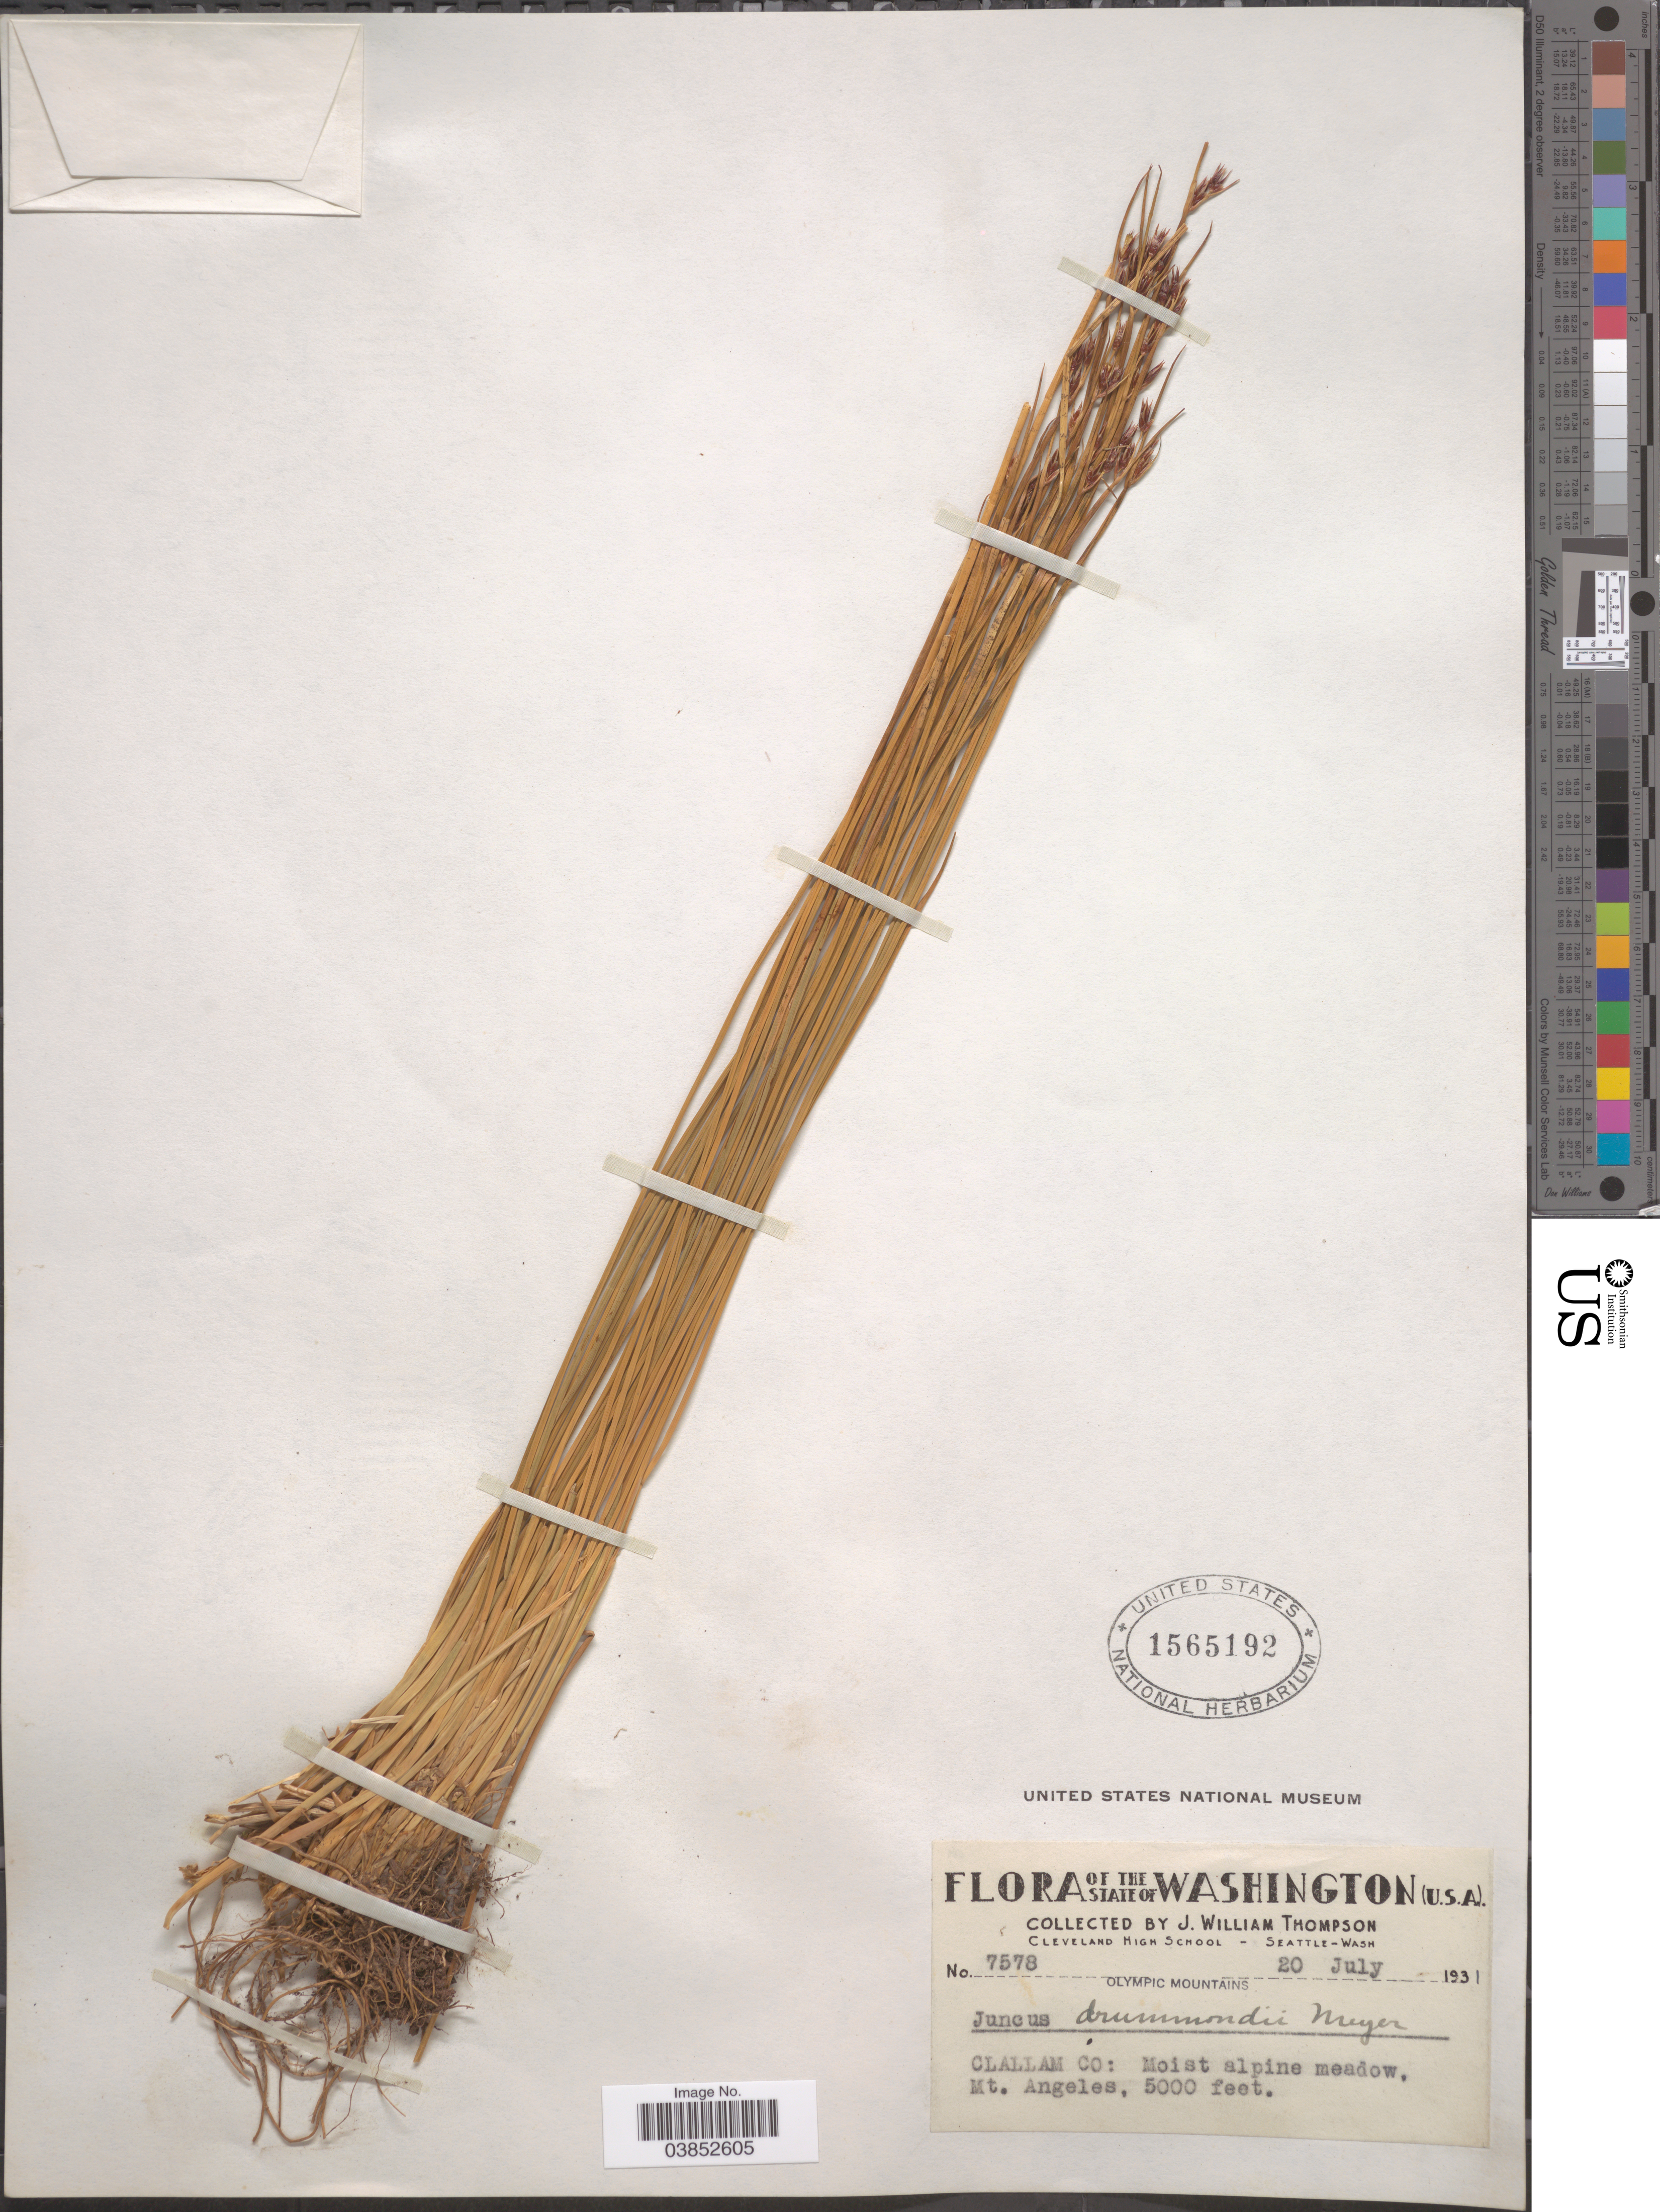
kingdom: Plantae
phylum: Tracheophyta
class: Liliopsida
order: Poales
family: Juncaceae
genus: Juncus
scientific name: Juncus drummondii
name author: E. Mey.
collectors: J. W. Thompson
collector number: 7578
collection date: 1931-07-20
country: United States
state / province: Washington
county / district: Clallam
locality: Clallam Co: Mt. Angeles.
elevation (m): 1524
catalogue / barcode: US 1565192